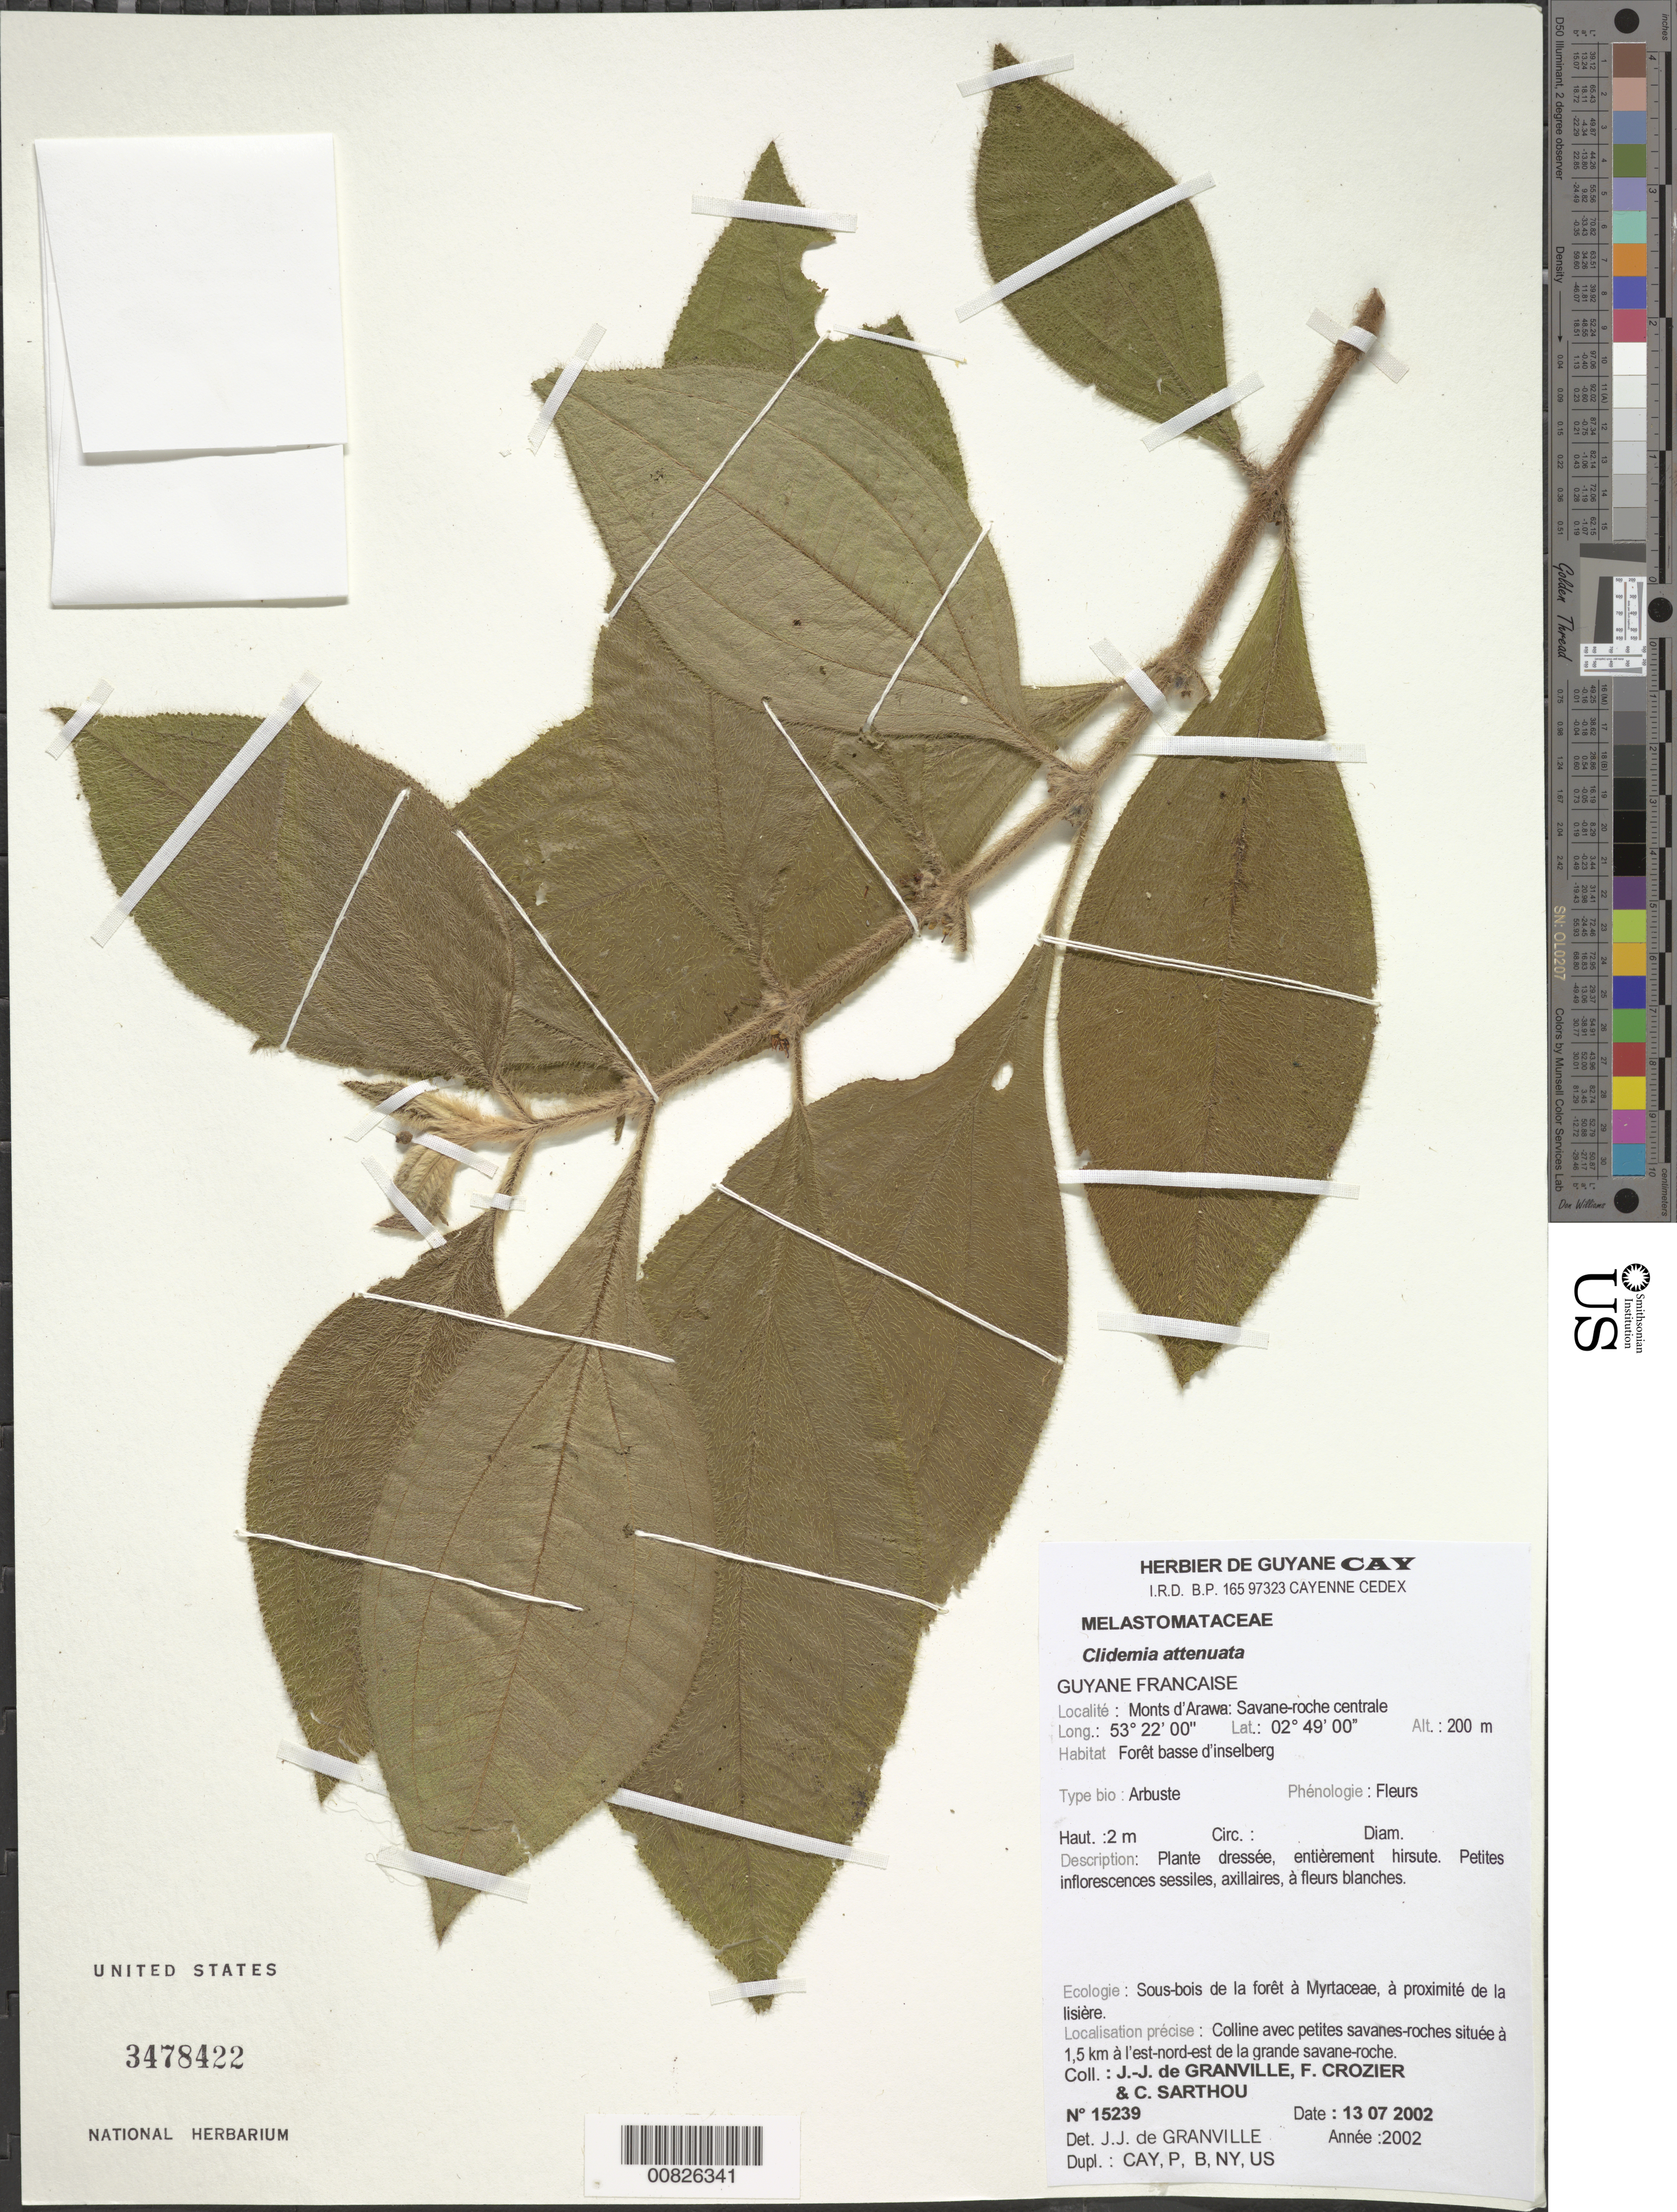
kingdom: Plantae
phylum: Tracheophyta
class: Magnoliopsida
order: Myrtales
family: Melastomataceae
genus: Clidemia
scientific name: Clidemia attenuata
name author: (Naudin) Cogn.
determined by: Granville, J. J. de, (CAY), Institut de Recherche pour le Developpement (IRD) (FRENCH GUIANA)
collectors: J.-J. de Granville, F. Crozier & C. Sarthou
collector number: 15239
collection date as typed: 13-Jul-02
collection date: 2002-07-13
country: French Guiana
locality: Monts d'Arawa, zone de la savane-roche centrale, 1.5 km est-nord-est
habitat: Forêt basse d'inselberg; sous bois de la forêt a Myrtaceae, a proximite de la lisière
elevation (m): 200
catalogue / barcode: US 3478422